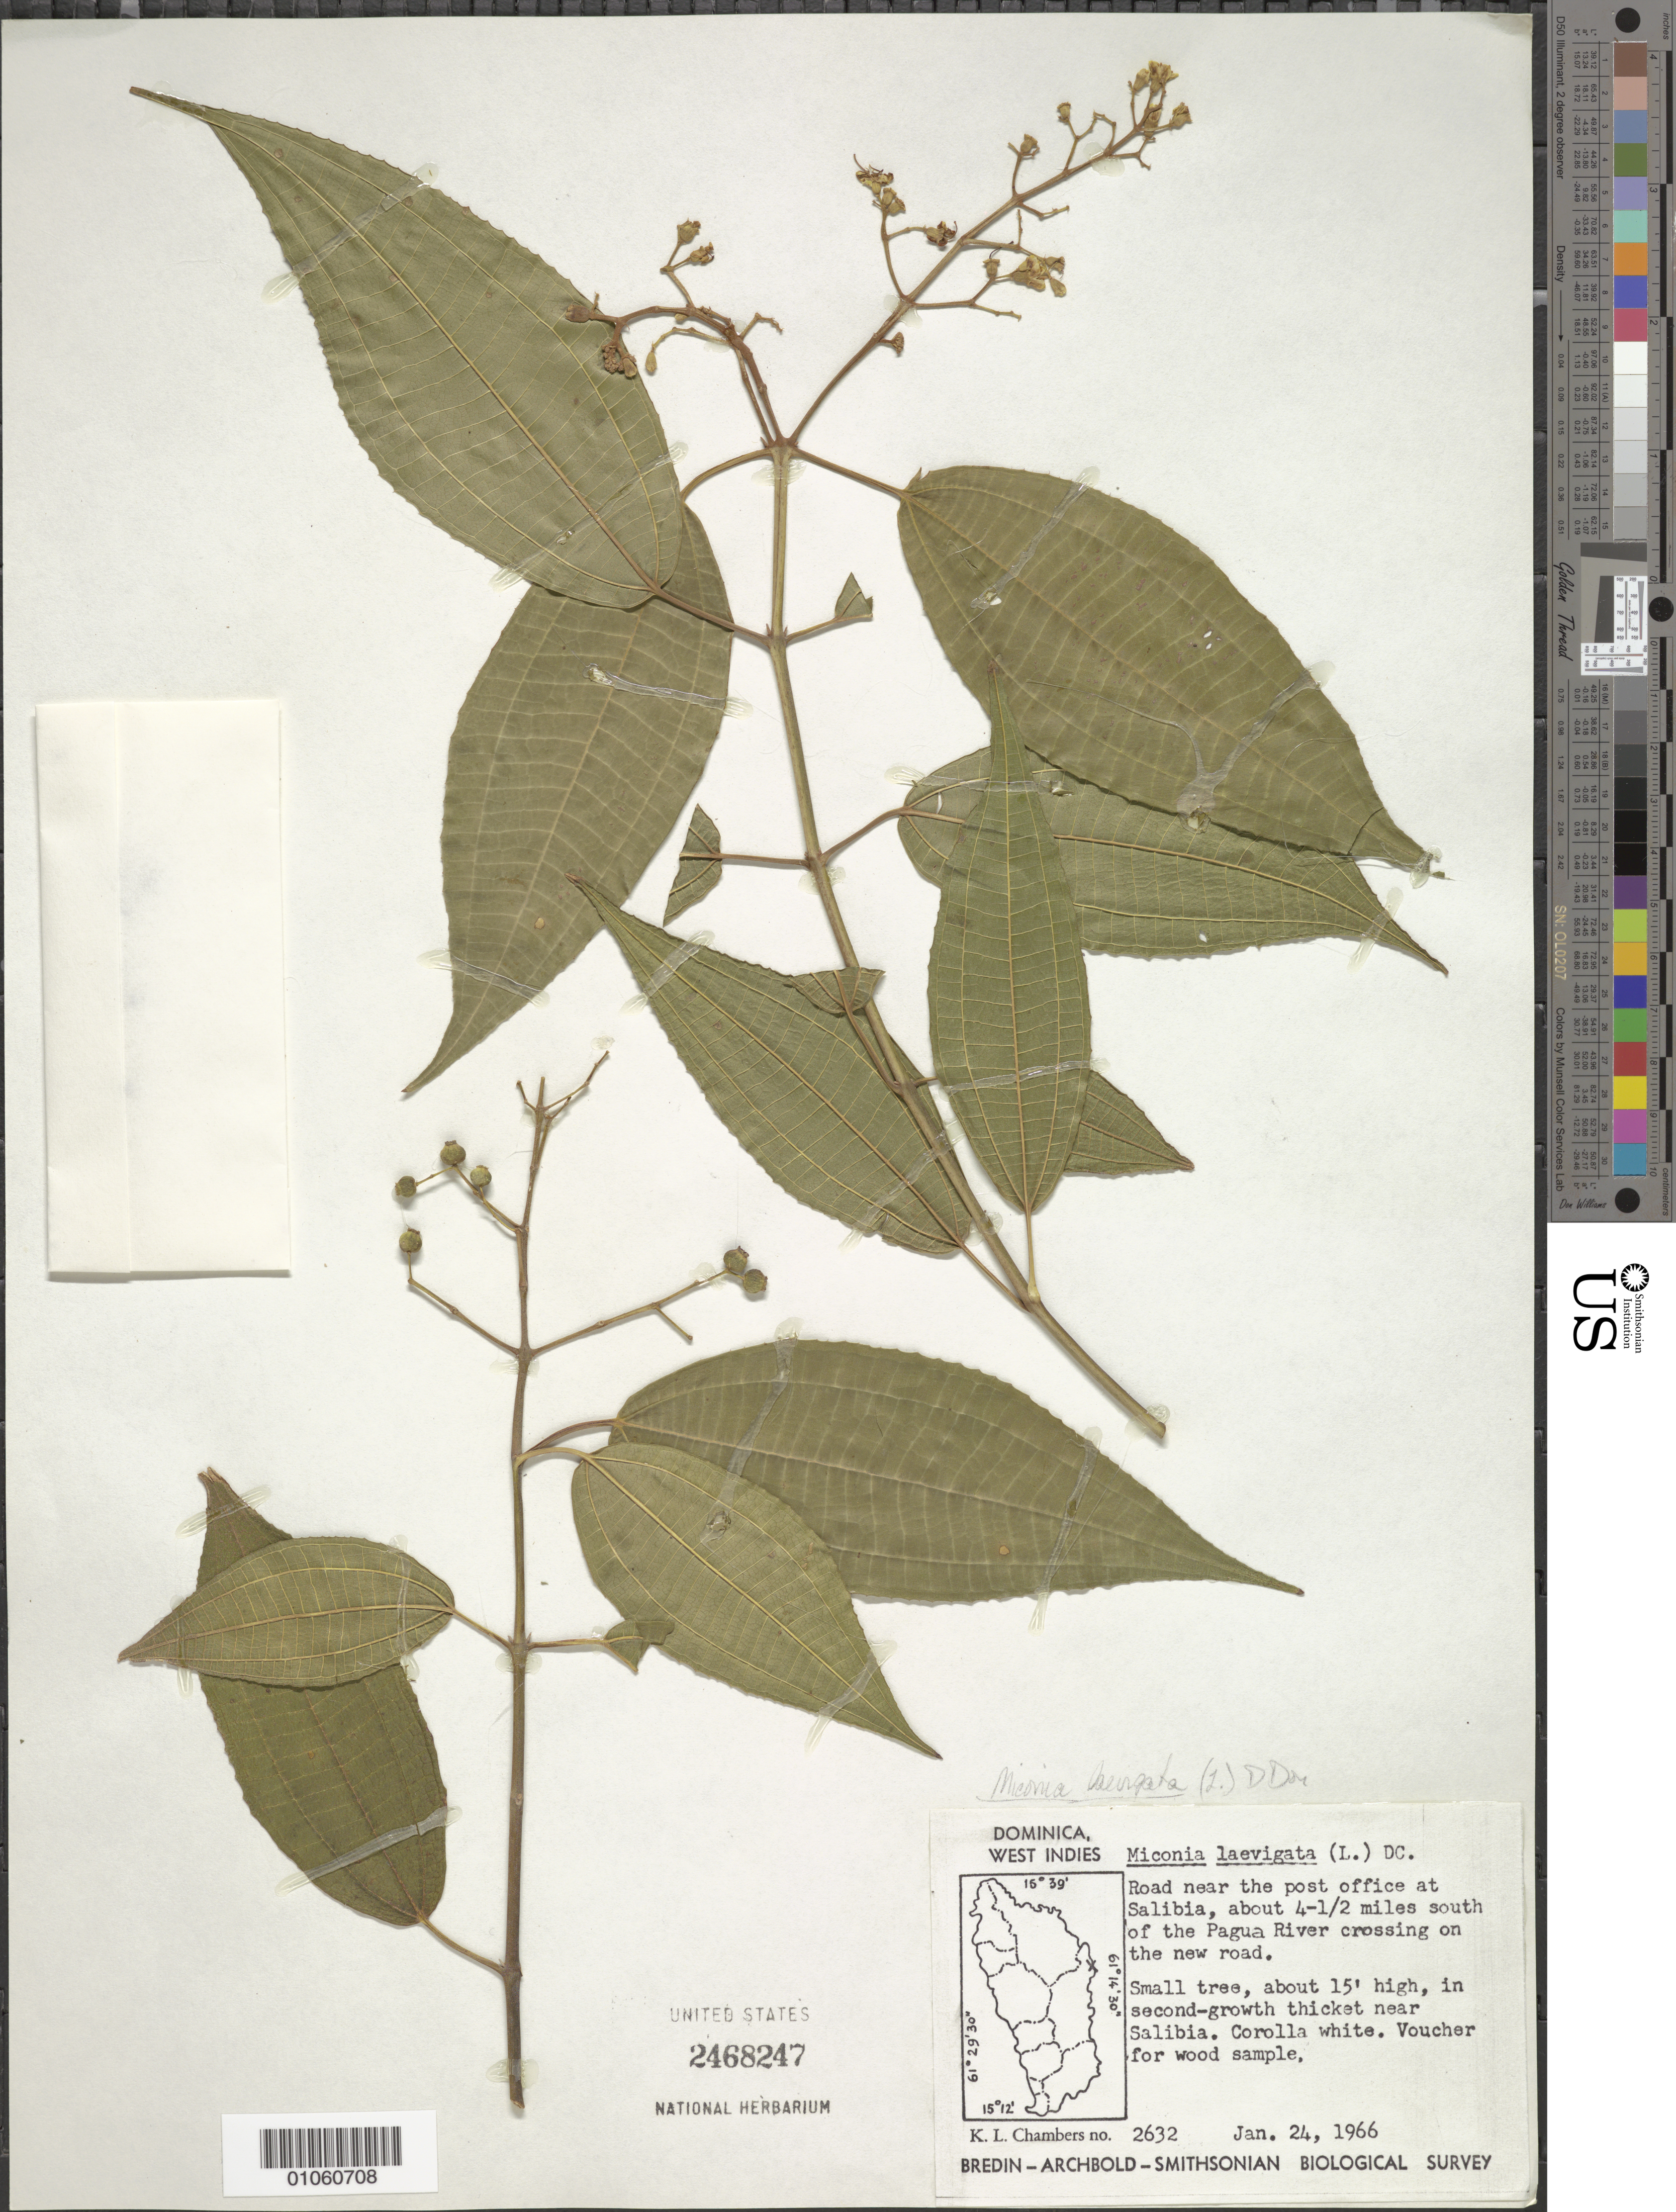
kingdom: Plantae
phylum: Tracheophyta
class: Magnoliopsida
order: Myrtales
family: Melastomataceae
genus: Miconia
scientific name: Miconia laevigata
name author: (L.) D. Don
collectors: K. L. Chambers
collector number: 2632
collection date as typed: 24 Jan 1966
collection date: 1966-01-24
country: Dominica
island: Dominica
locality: Salibia, road near the post office, about 4.5 miles S of the Pagua river crossing on the new road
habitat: In second growth thicket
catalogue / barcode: US 2468247